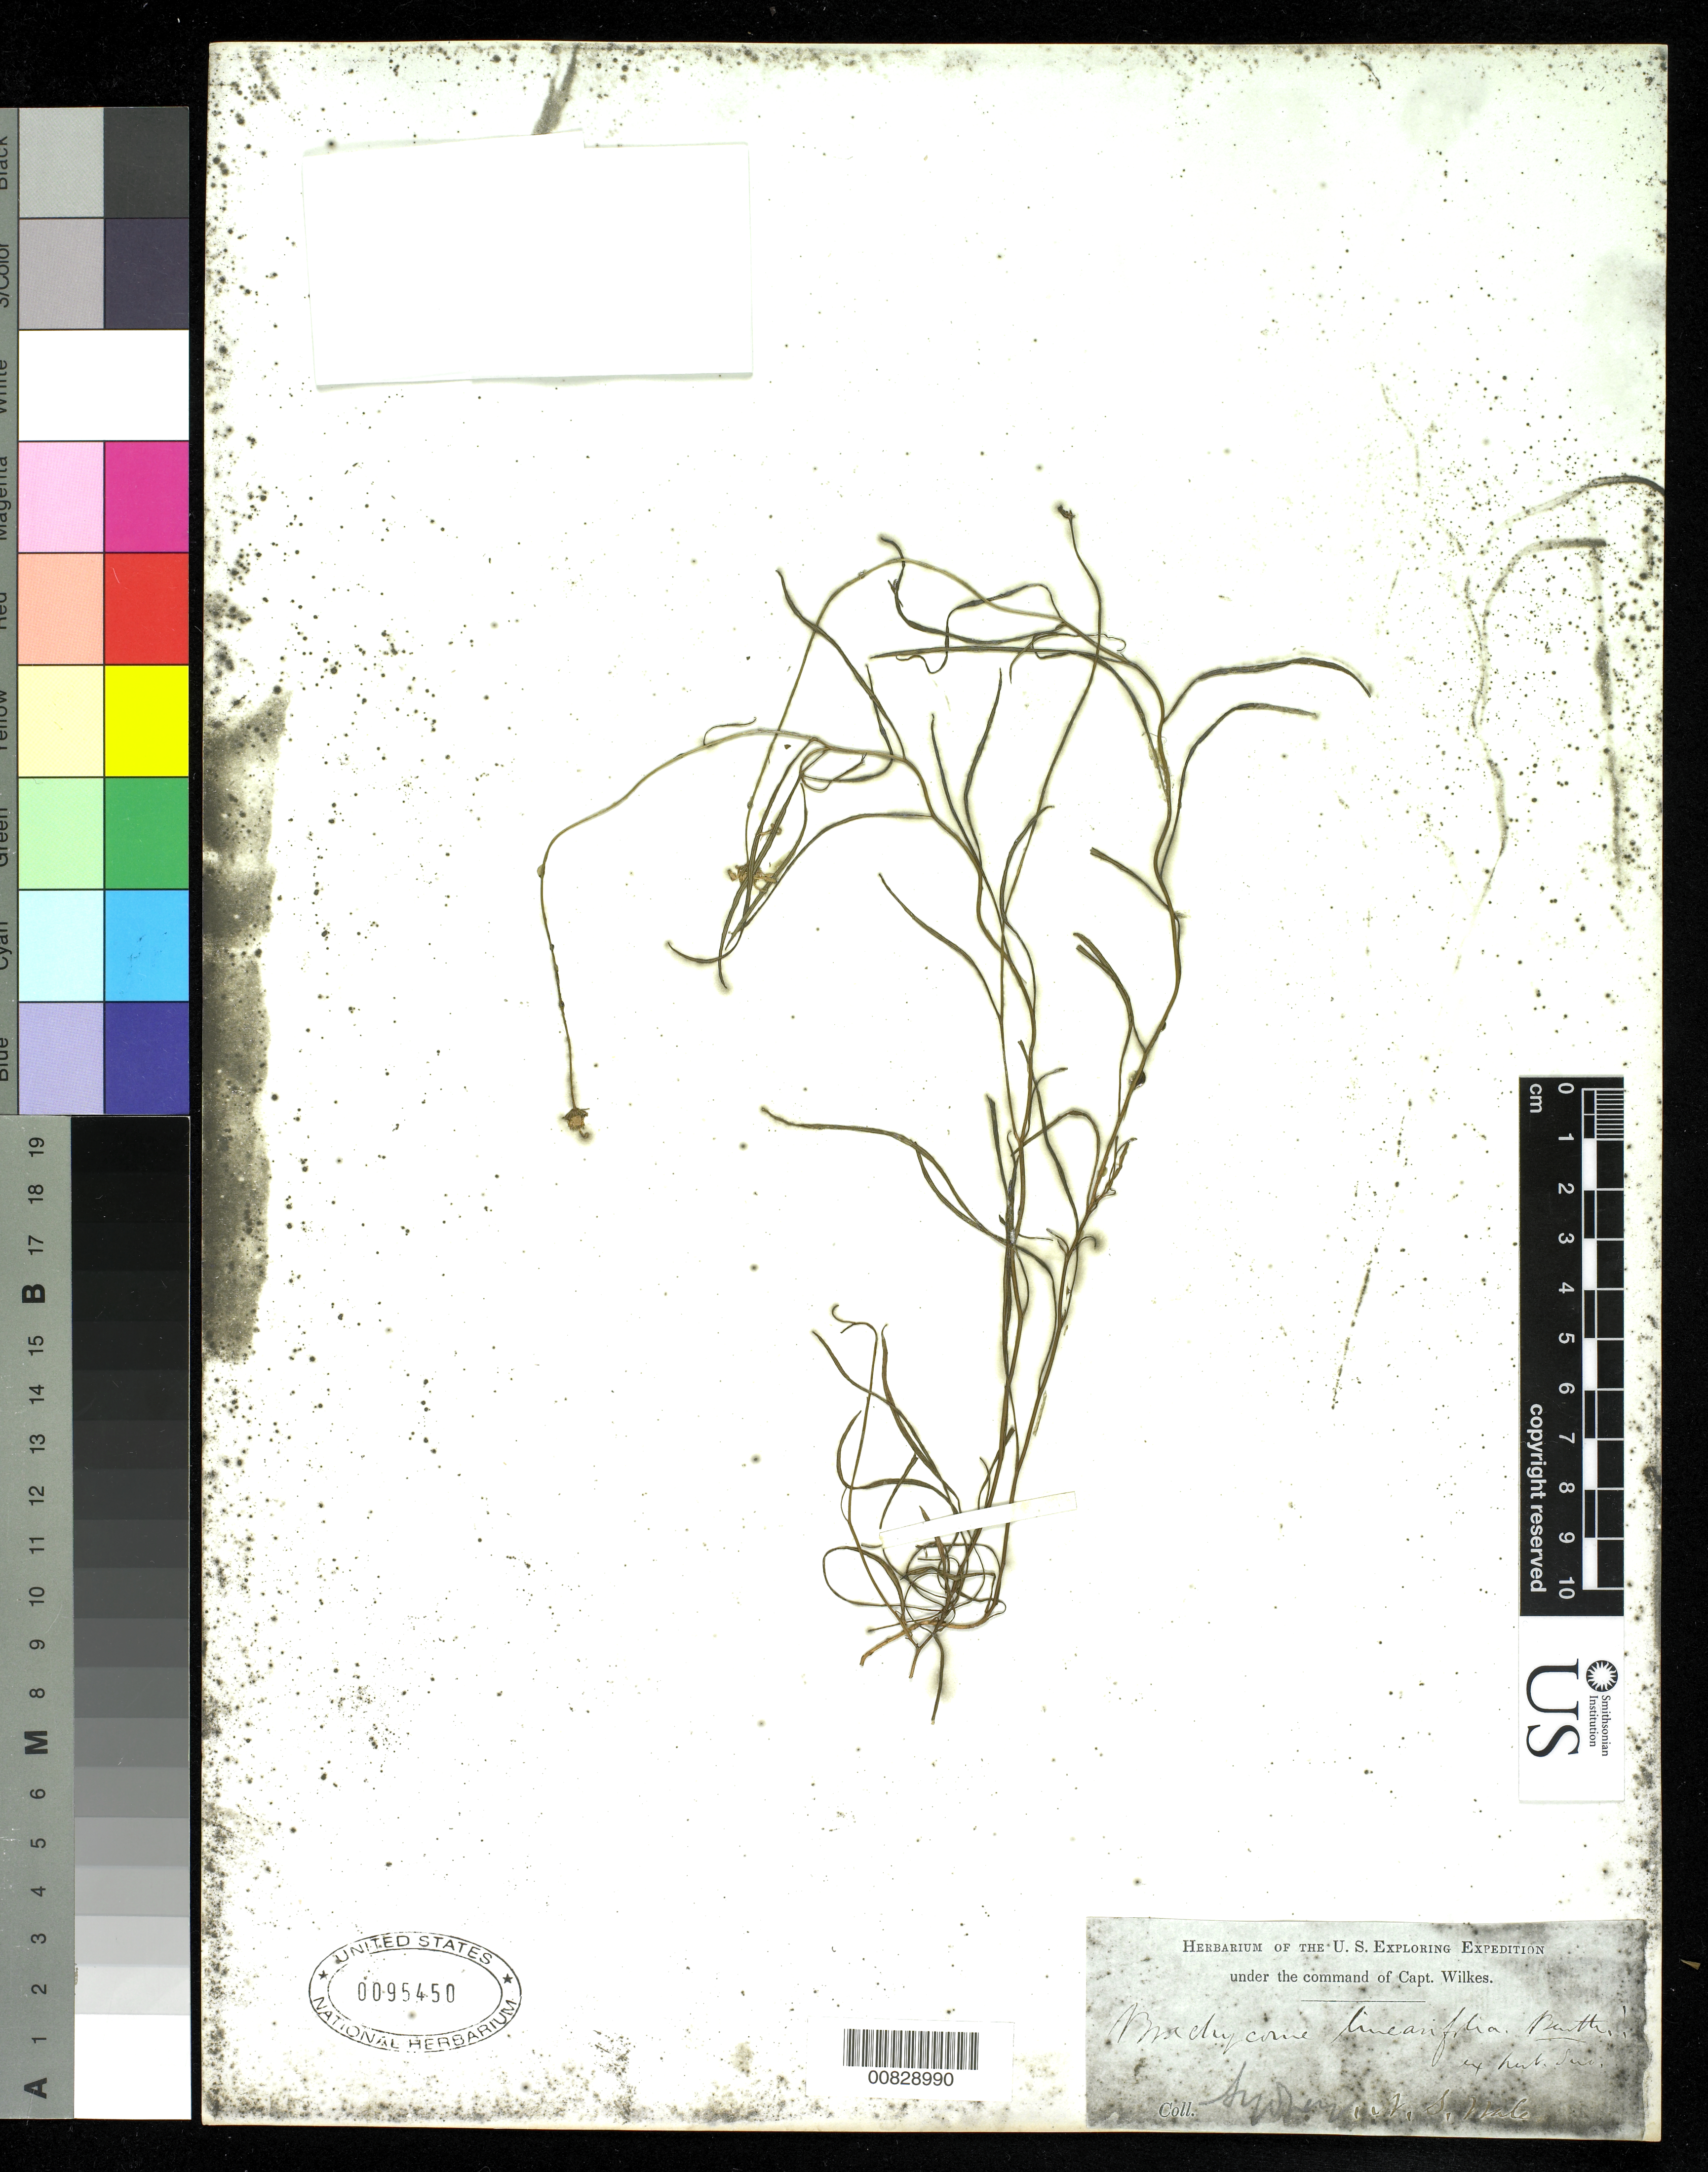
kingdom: Plantae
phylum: Tracheophyta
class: Magnoliopsida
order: Asterales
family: Asteraceae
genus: Brachyscome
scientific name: Brachyscome linearifolia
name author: Hook. f.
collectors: Wilkes Explor. Exped.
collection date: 1838/1842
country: Australia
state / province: New South Wales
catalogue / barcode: US 95450